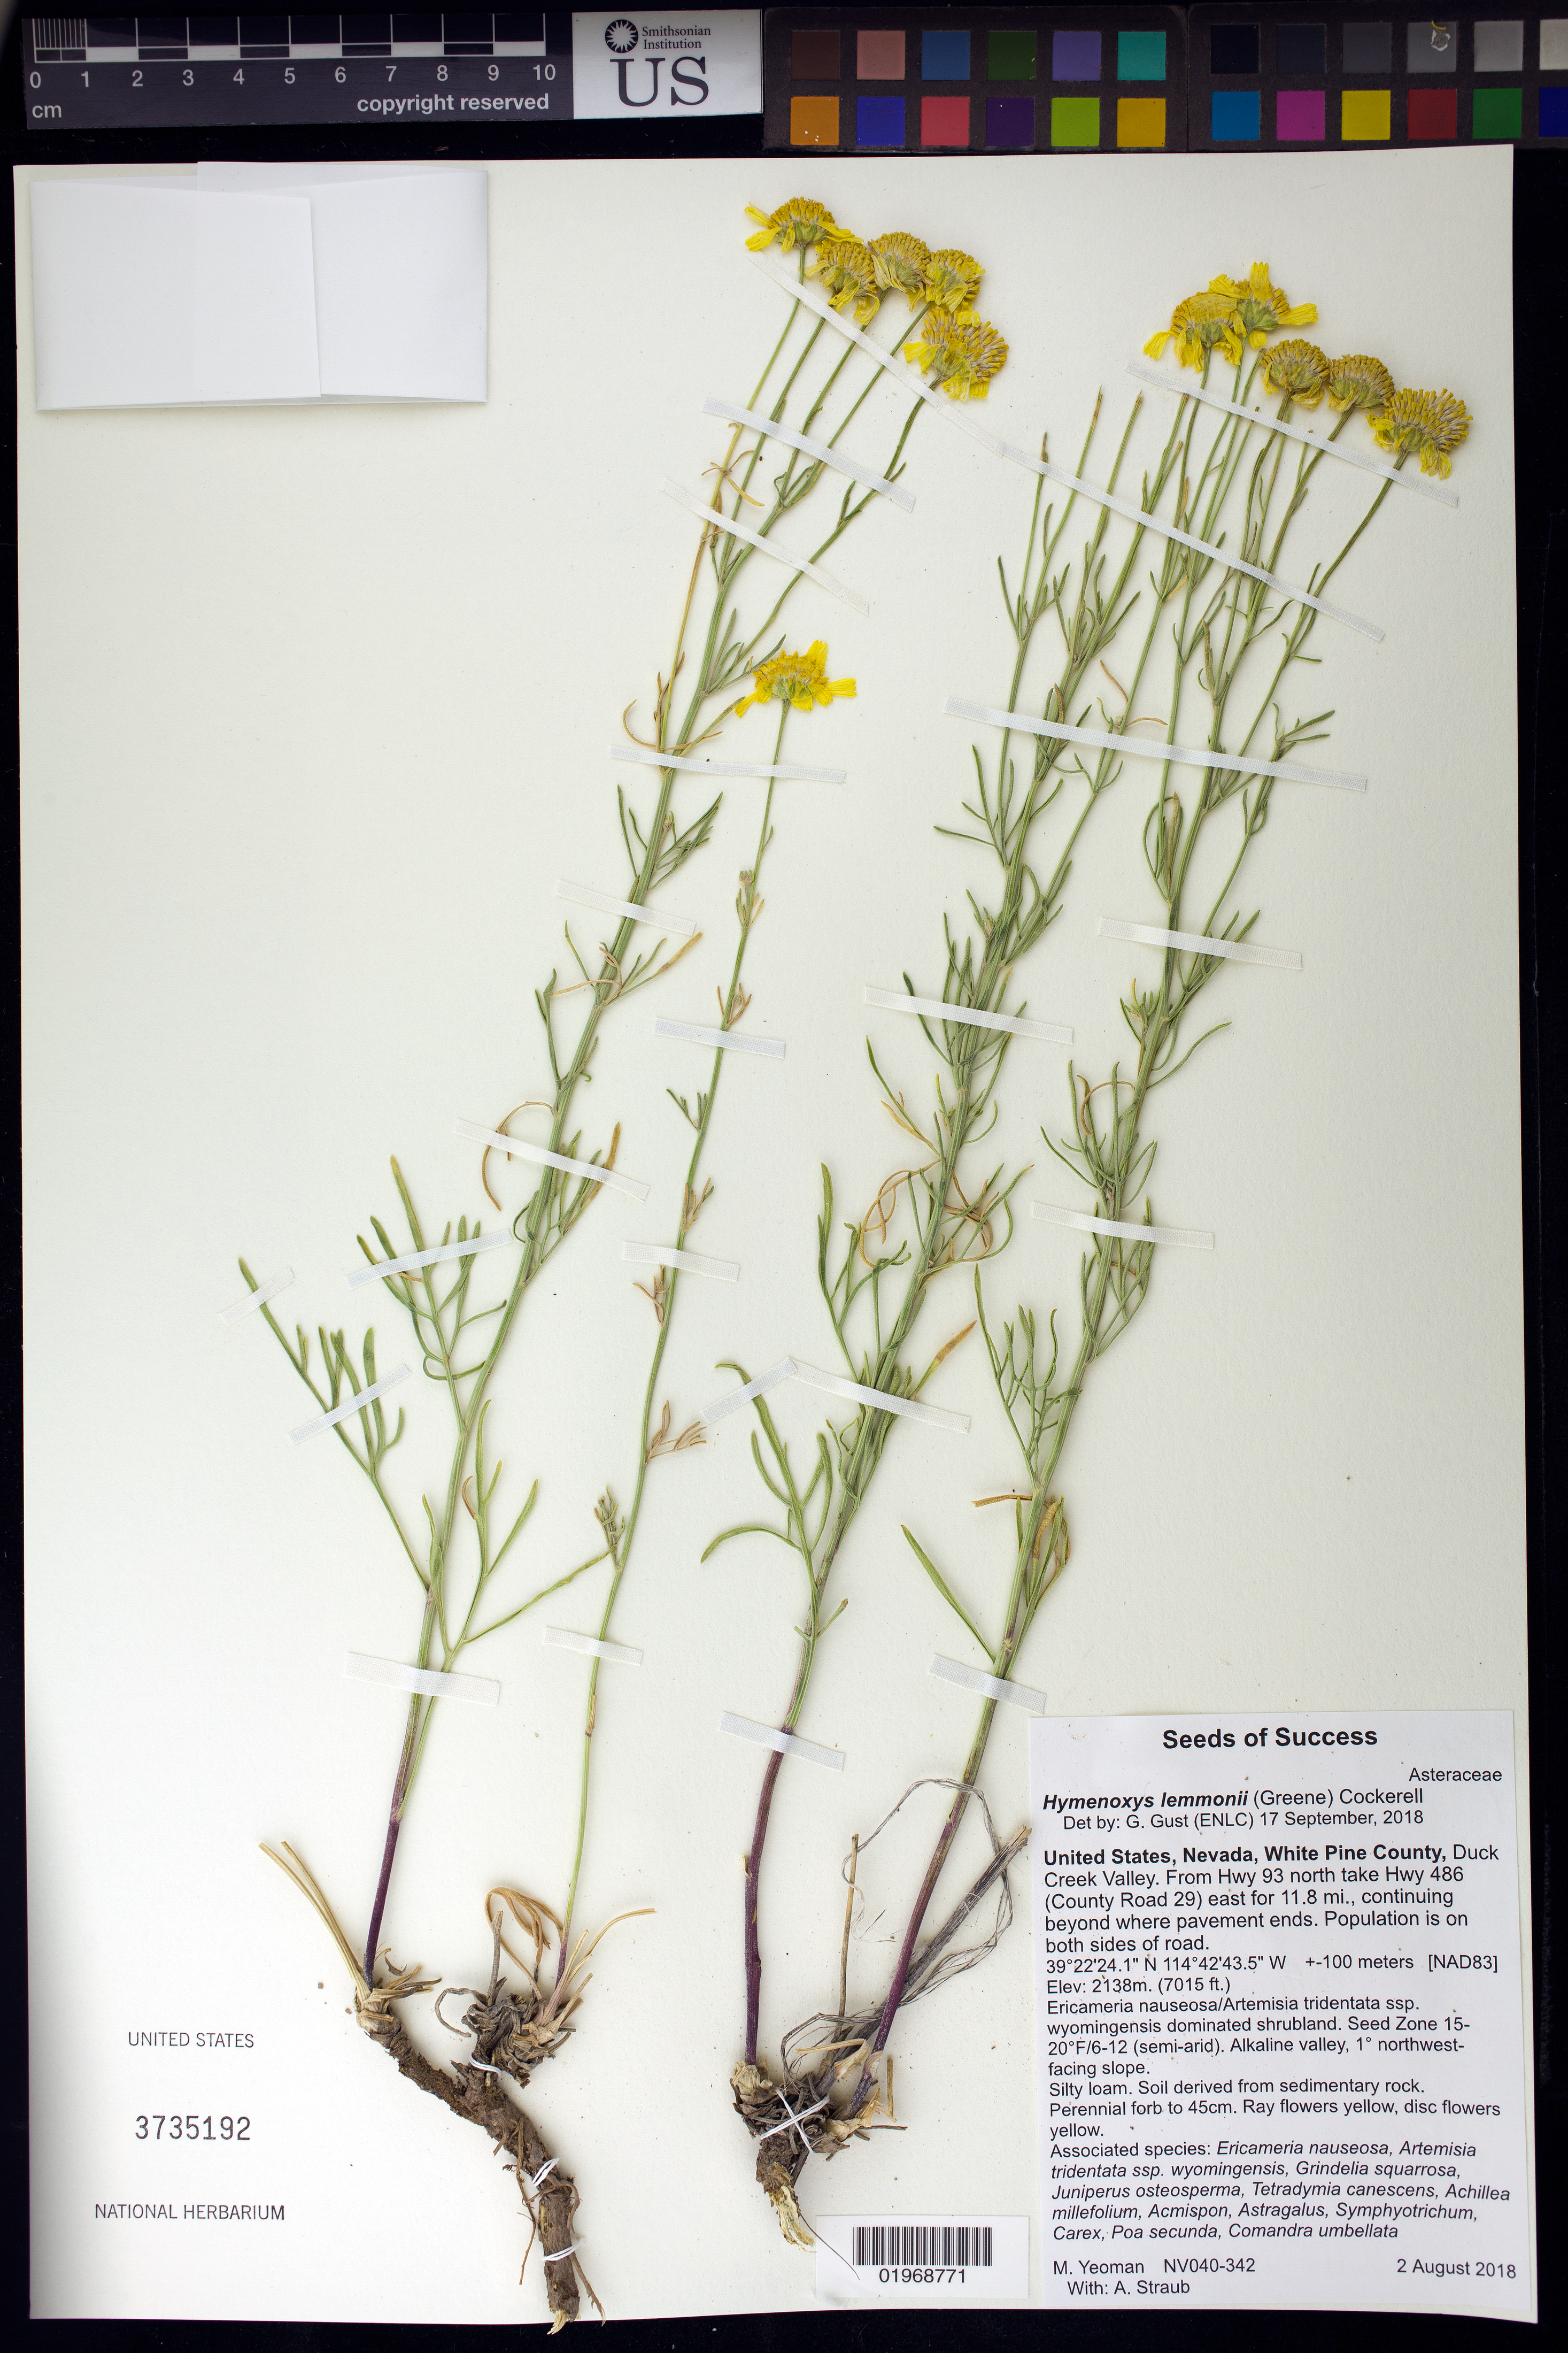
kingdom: Plantae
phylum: Tracheophyta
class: Magnoliopsida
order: Asterales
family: Asteraceae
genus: Hymenoxys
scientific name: Hymenoxys lemmonii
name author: (Greene) Cockerell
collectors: M. Yeoman & A. Straub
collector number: NV040-342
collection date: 2018-08-02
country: United States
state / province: Nevada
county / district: White Pine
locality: Duck Creek Valley, east for 11.8 mi. on Hwy 486 (County Road 29)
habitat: Ericameria nauseosa/Artemisia tridentata ssp. wyomingensis dominated shrubland. Seed Zone 15-20 Deg. F/6-12 (semi-arid)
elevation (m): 2138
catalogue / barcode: US 3735192